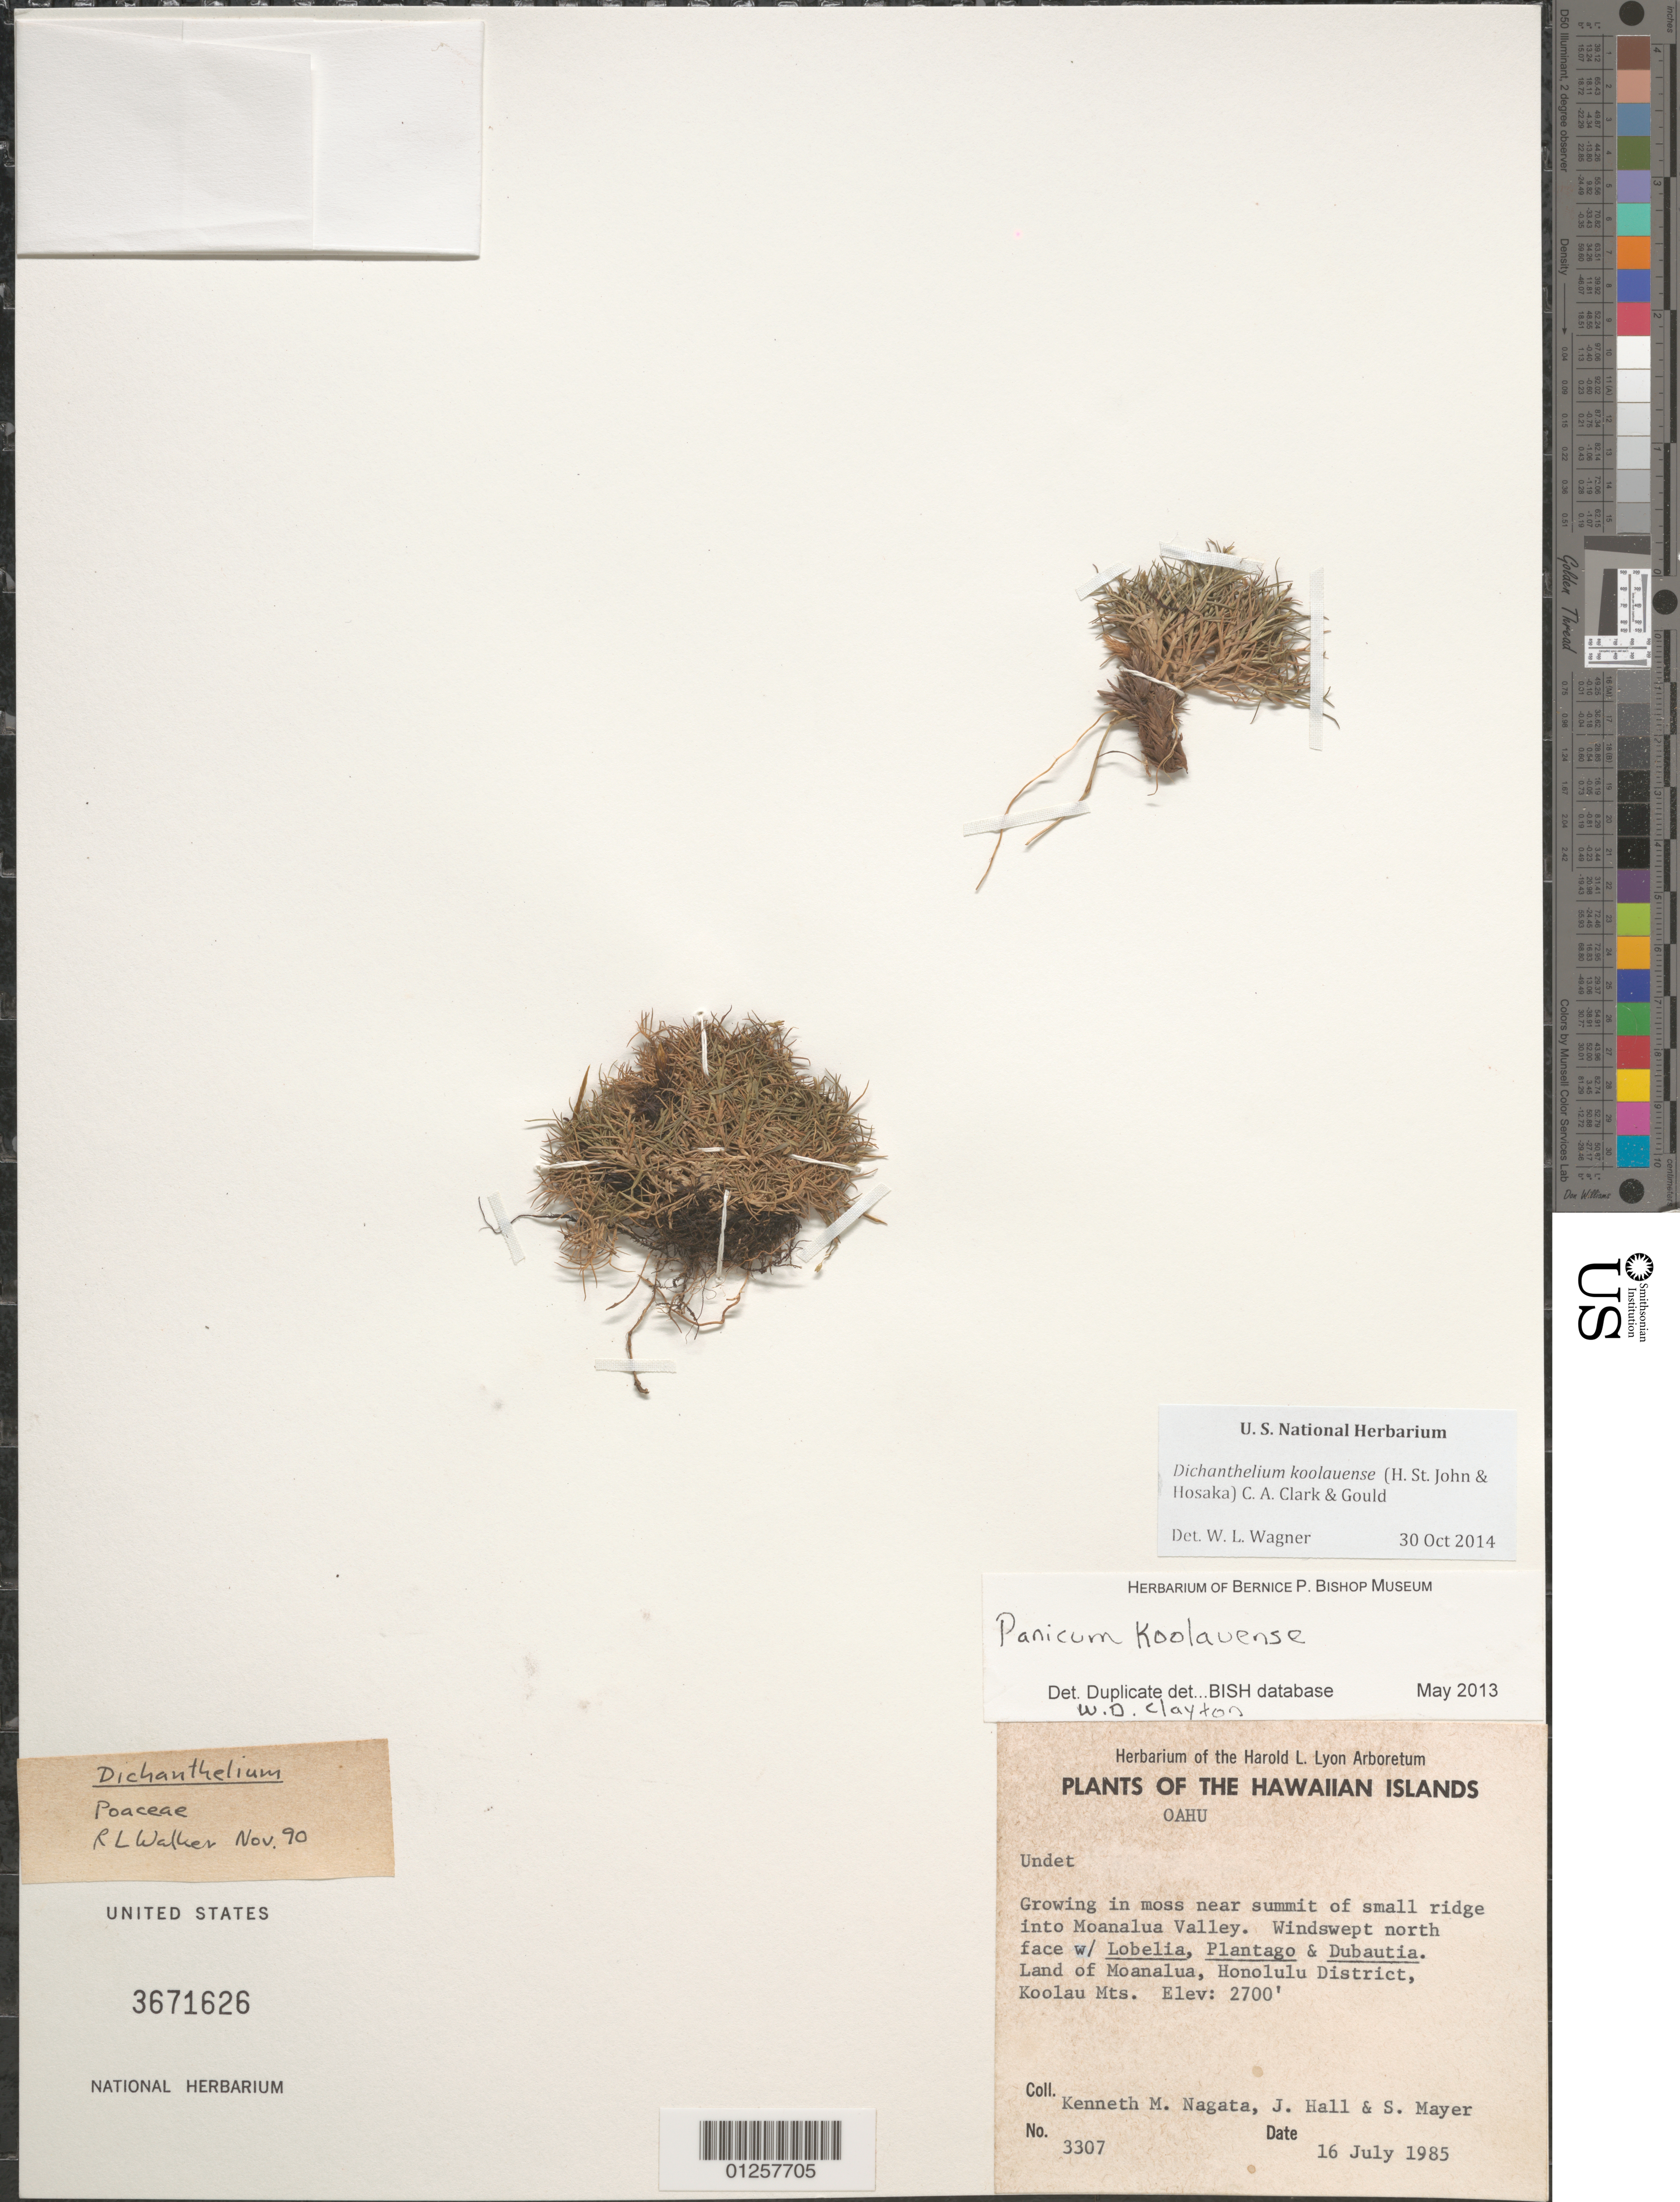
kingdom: Plantae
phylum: Tracheophyta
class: Liliopsida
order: Poales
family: Poaceae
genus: Dichanthelium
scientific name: Dichanthelium koolauense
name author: (H. St. John & Hosaka) C.A. Clark & Gould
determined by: Wagner, W. L., (BOT), Smithsonian Institution - National Museum of Natural History (UNITED STATES)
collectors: K. Nagata, J. Hall & S. Mayer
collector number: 3307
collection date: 1985-07-16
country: United States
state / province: Hawaii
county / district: Honolulu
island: Oahu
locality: Land of Moanalua, Koolau Mts.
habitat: Growing in moss.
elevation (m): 823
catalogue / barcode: US 3671626